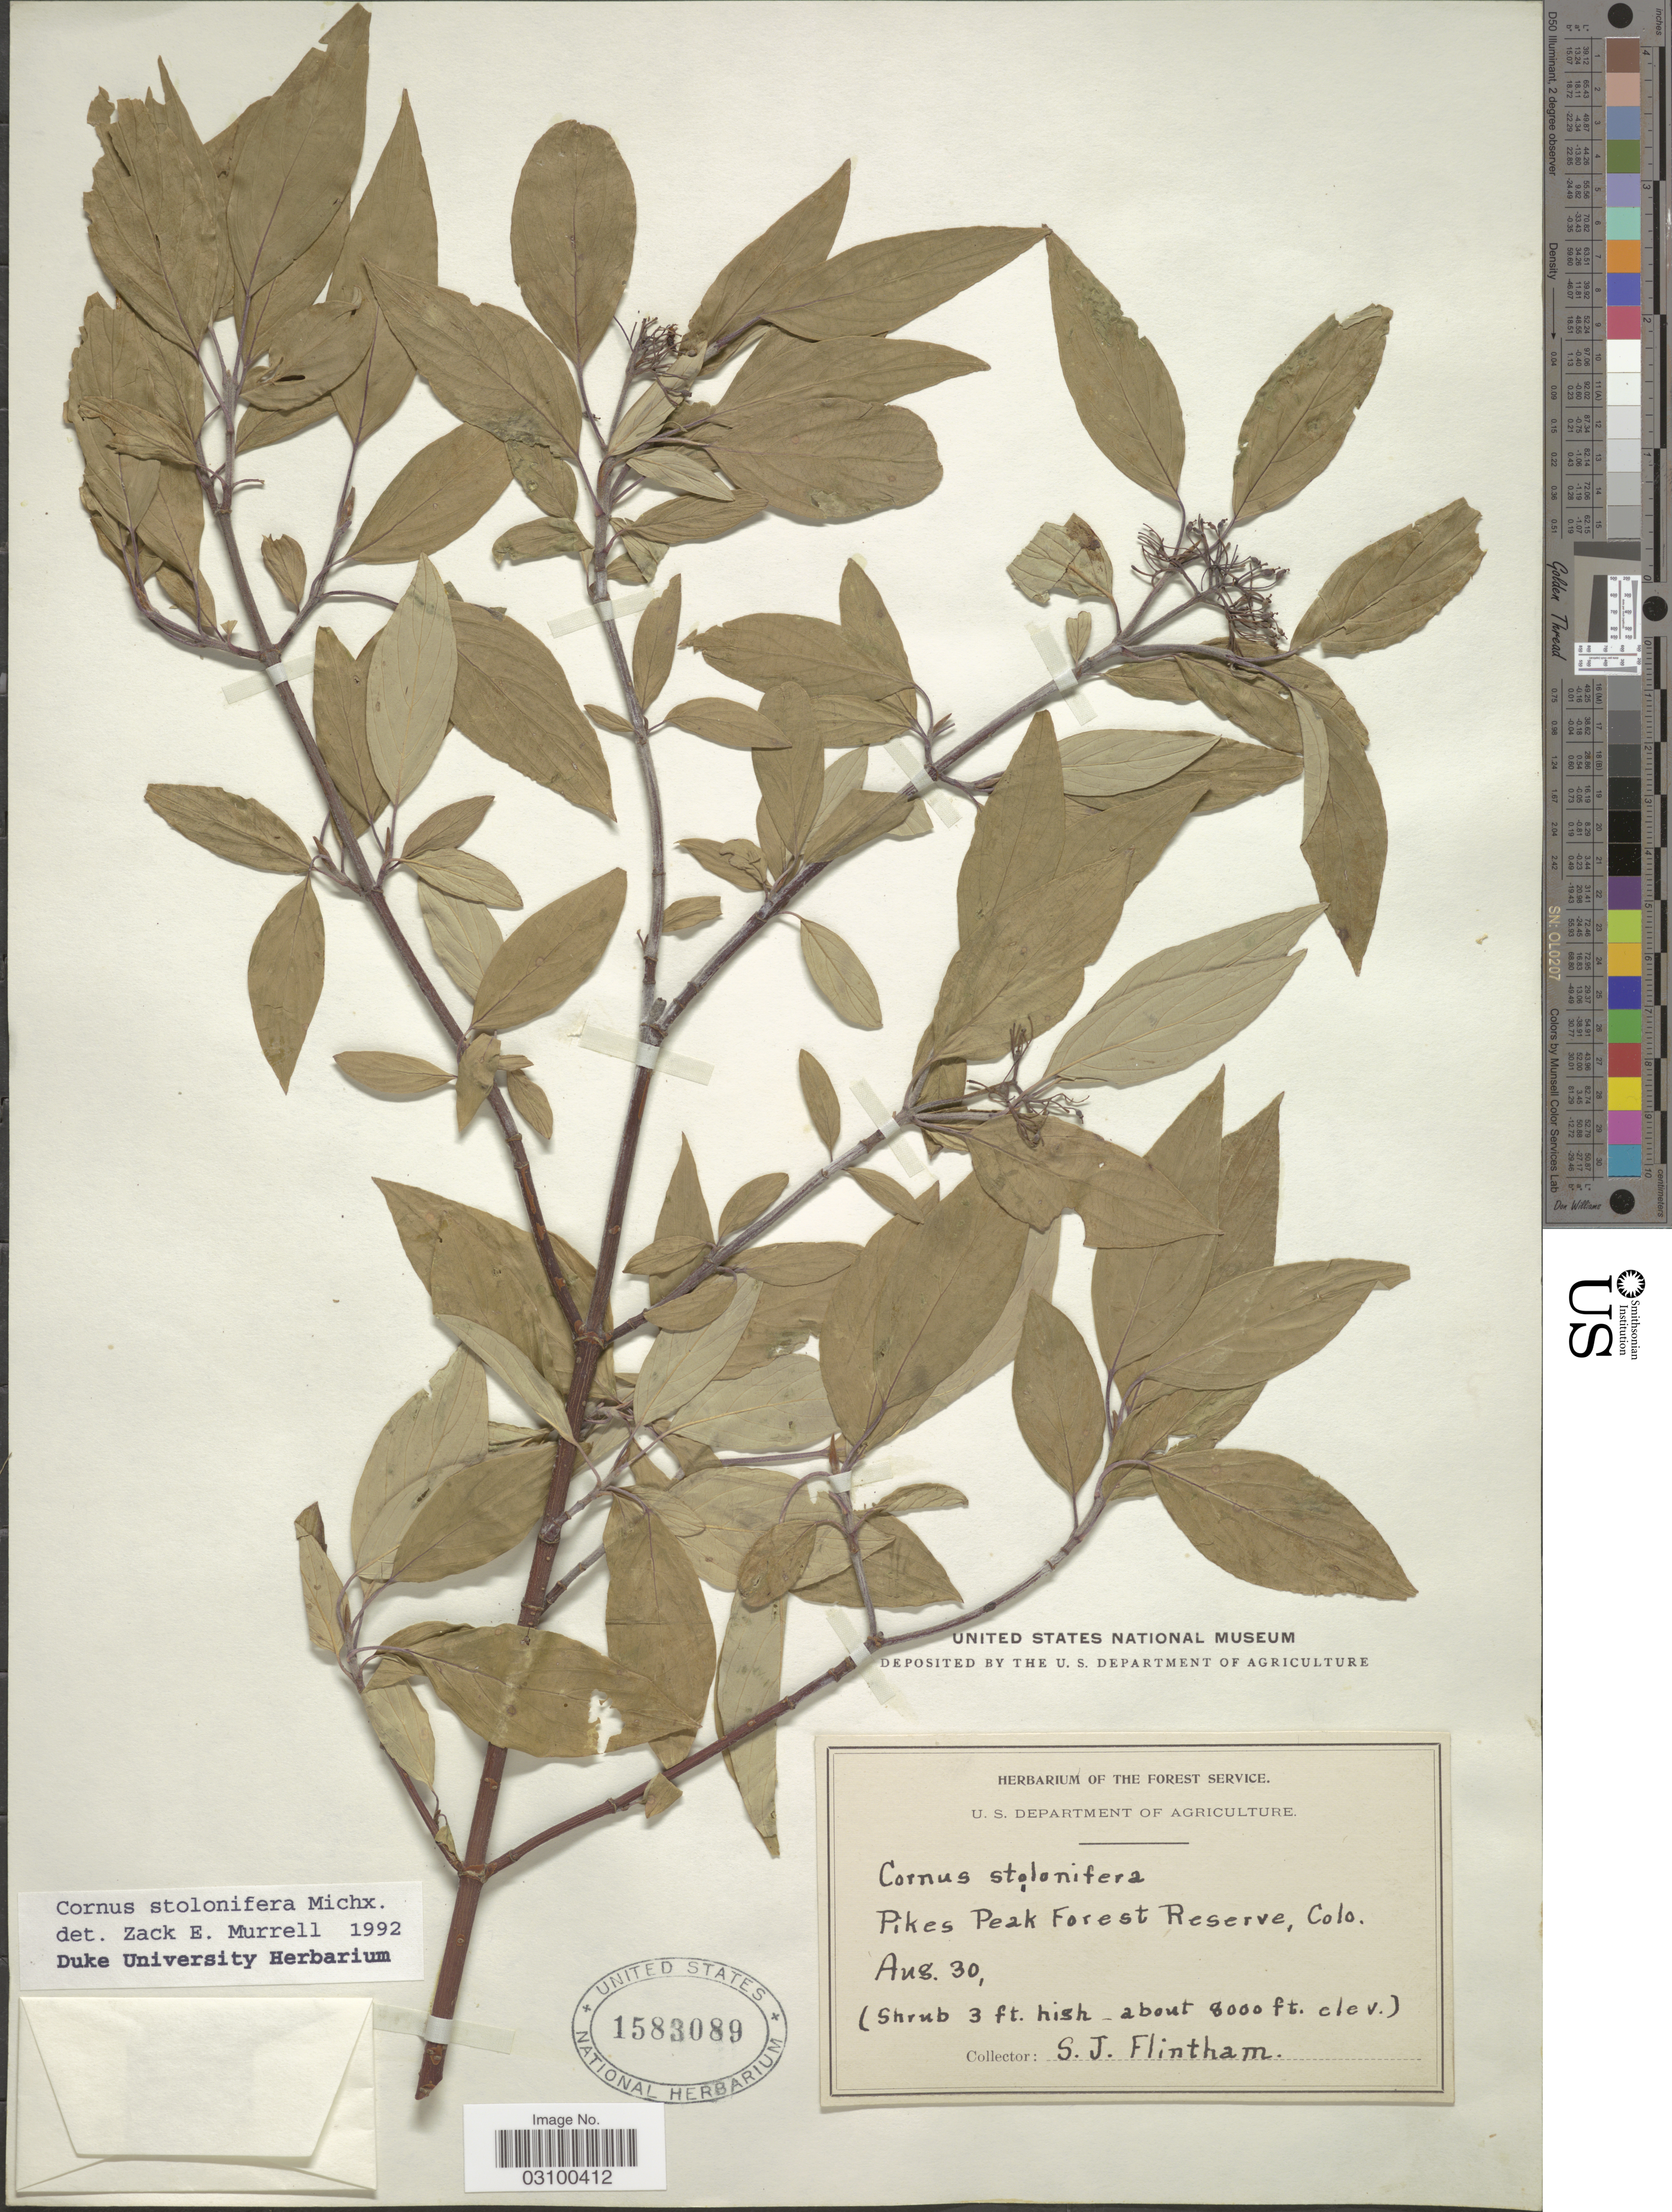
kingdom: Plantae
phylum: Tracheophyta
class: Magnoliopsida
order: Cornales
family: Cornaceae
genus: Cornus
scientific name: Cornus sericea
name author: L.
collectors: S. Flintham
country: United States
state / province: Colorado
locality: Pikes Peak Forest Reserve, Colo.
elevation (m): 2438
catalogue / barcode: US 1583089